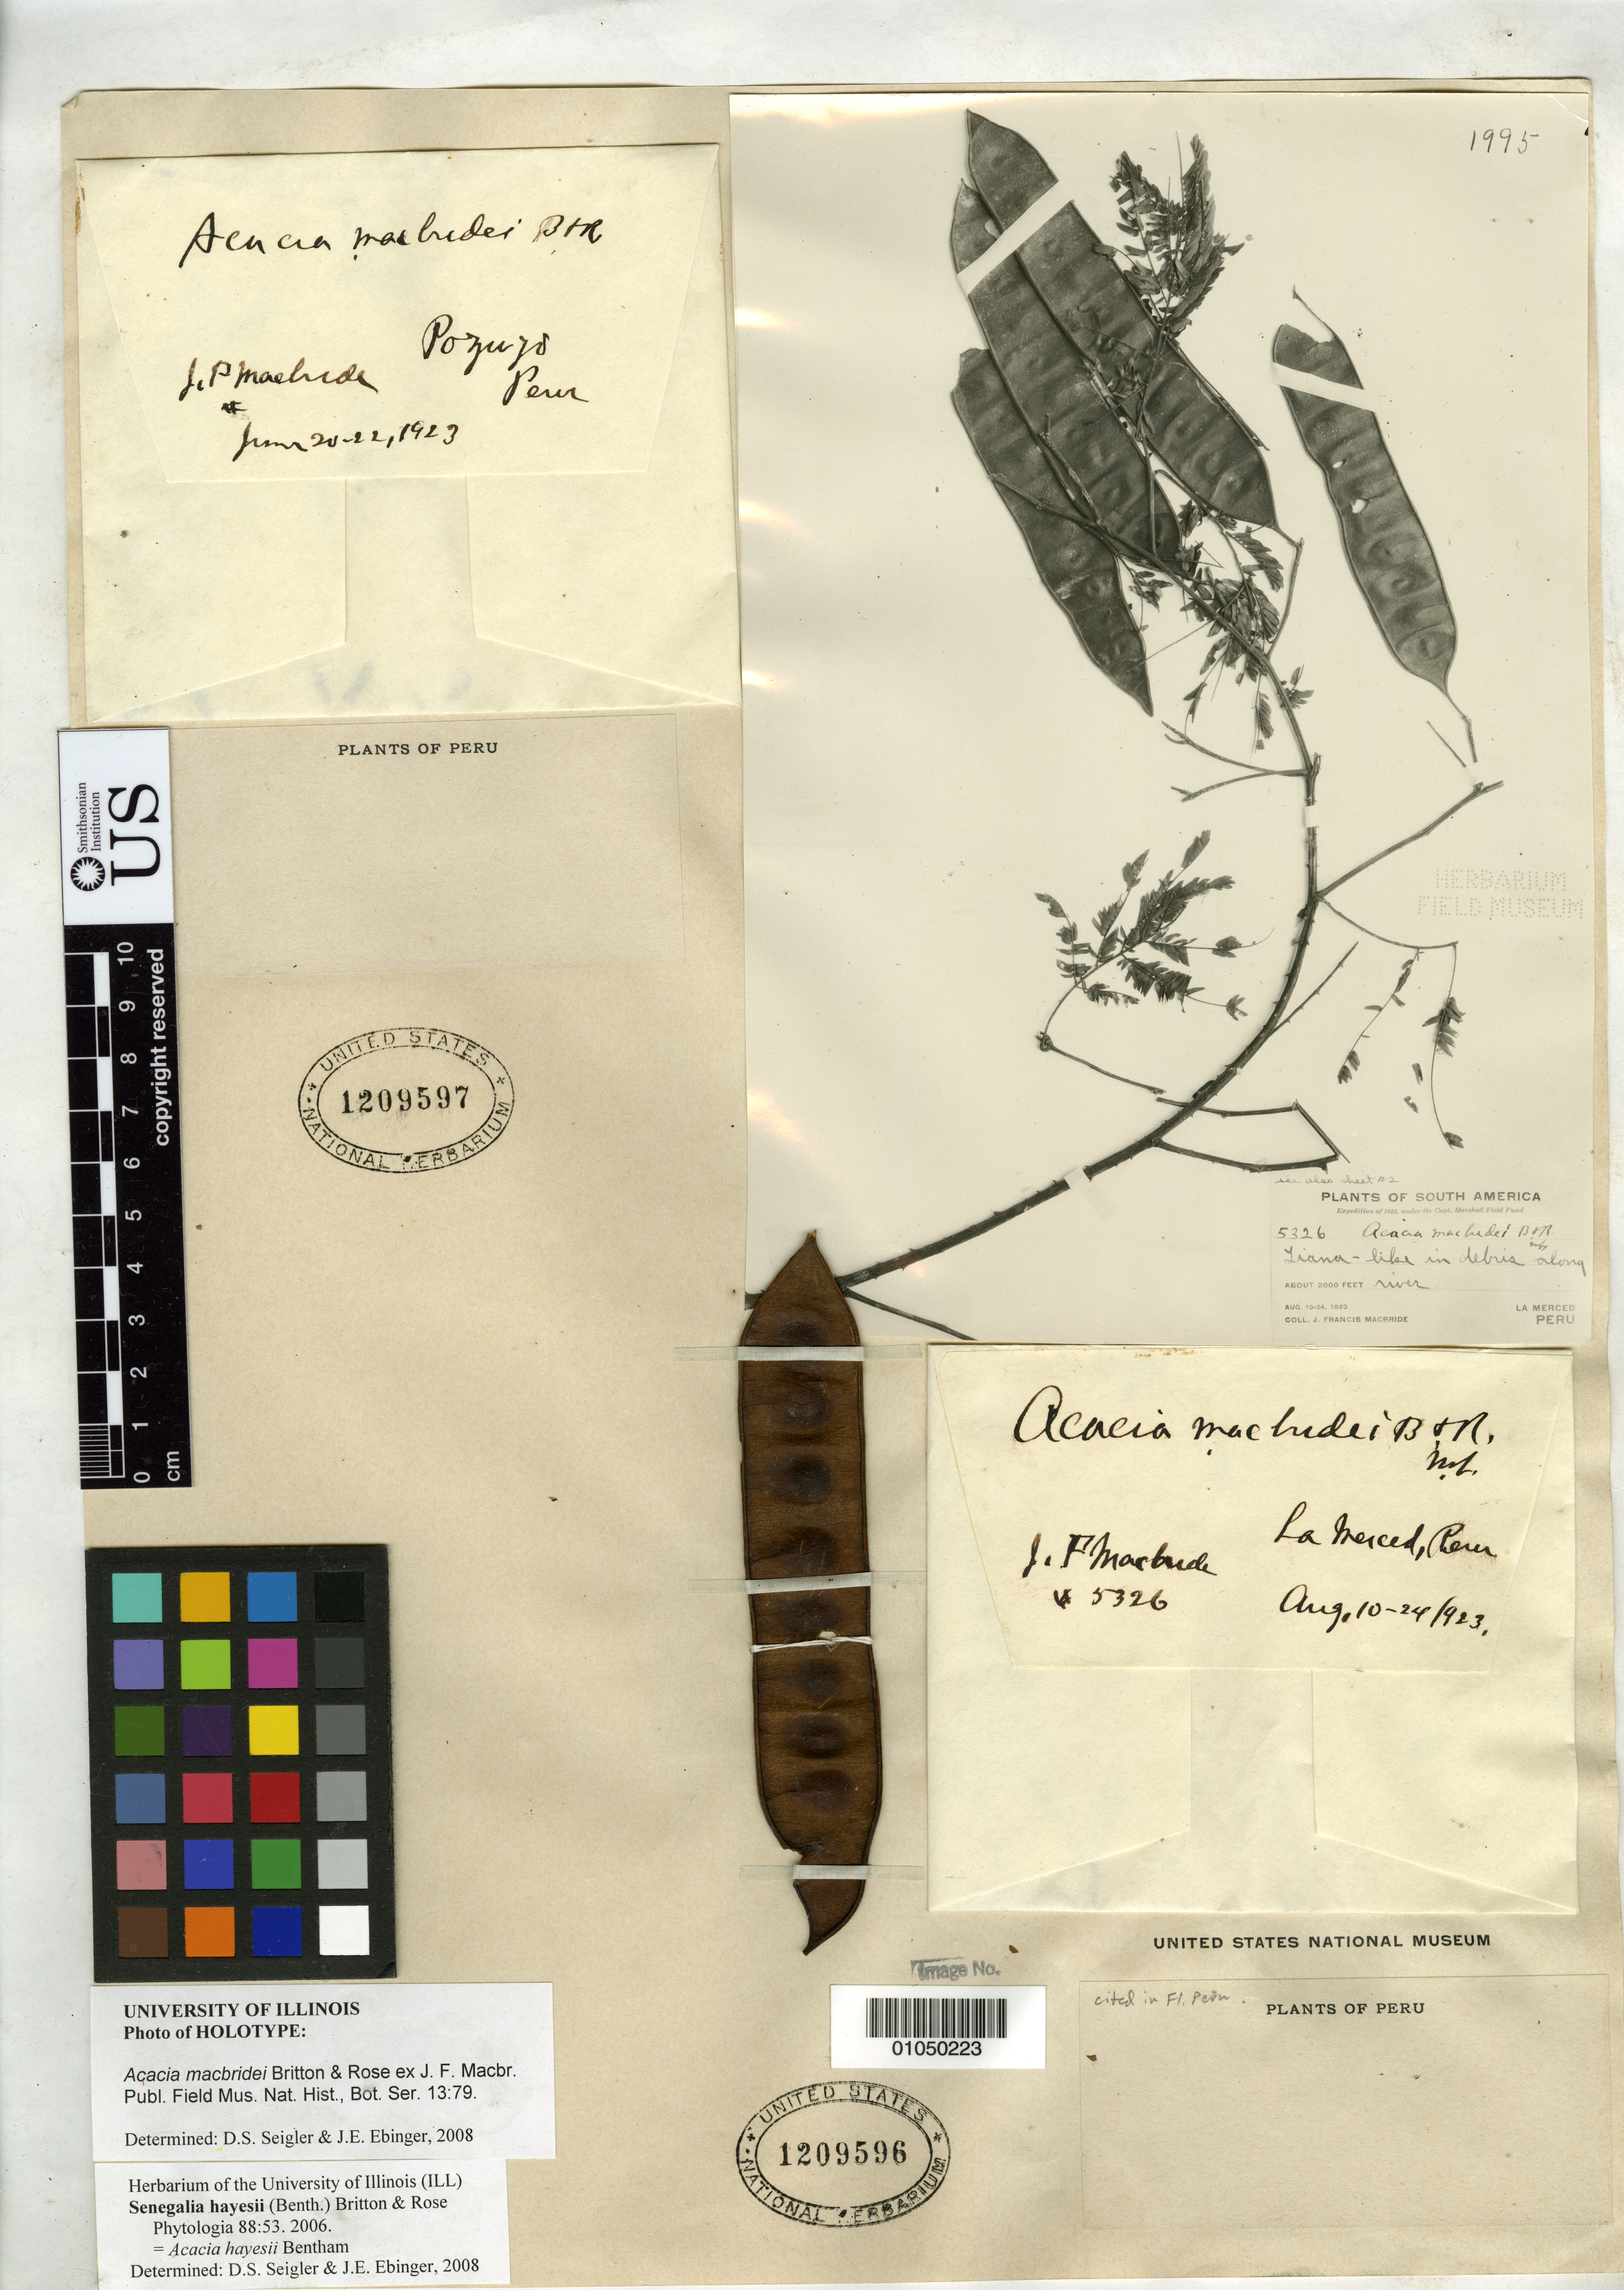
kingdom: Plantae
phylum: Tracheophyta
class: Magnoliopsida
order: Fabales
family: Fabaceae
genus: Acacia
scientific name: Acacia macbridei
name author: Britton & Rose ex J.F. Macbr.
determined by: Seigler, David S.; Ebinger, J. E.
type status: Isotype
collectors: J. F. Macbride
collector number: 5326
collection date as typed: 10 Aug 1923 to 24 Aug 1923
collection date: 1923-08-10/1923-08-24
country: Peru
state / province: Junín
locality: La Merced.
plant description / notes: Fruit and fragmentary material of type specimen ex herb. Field Museum. Mounted with non-type material (USNH 1209597, fragmentary material of specimen collected June 20-22, 1923).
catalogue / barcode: US 1209596